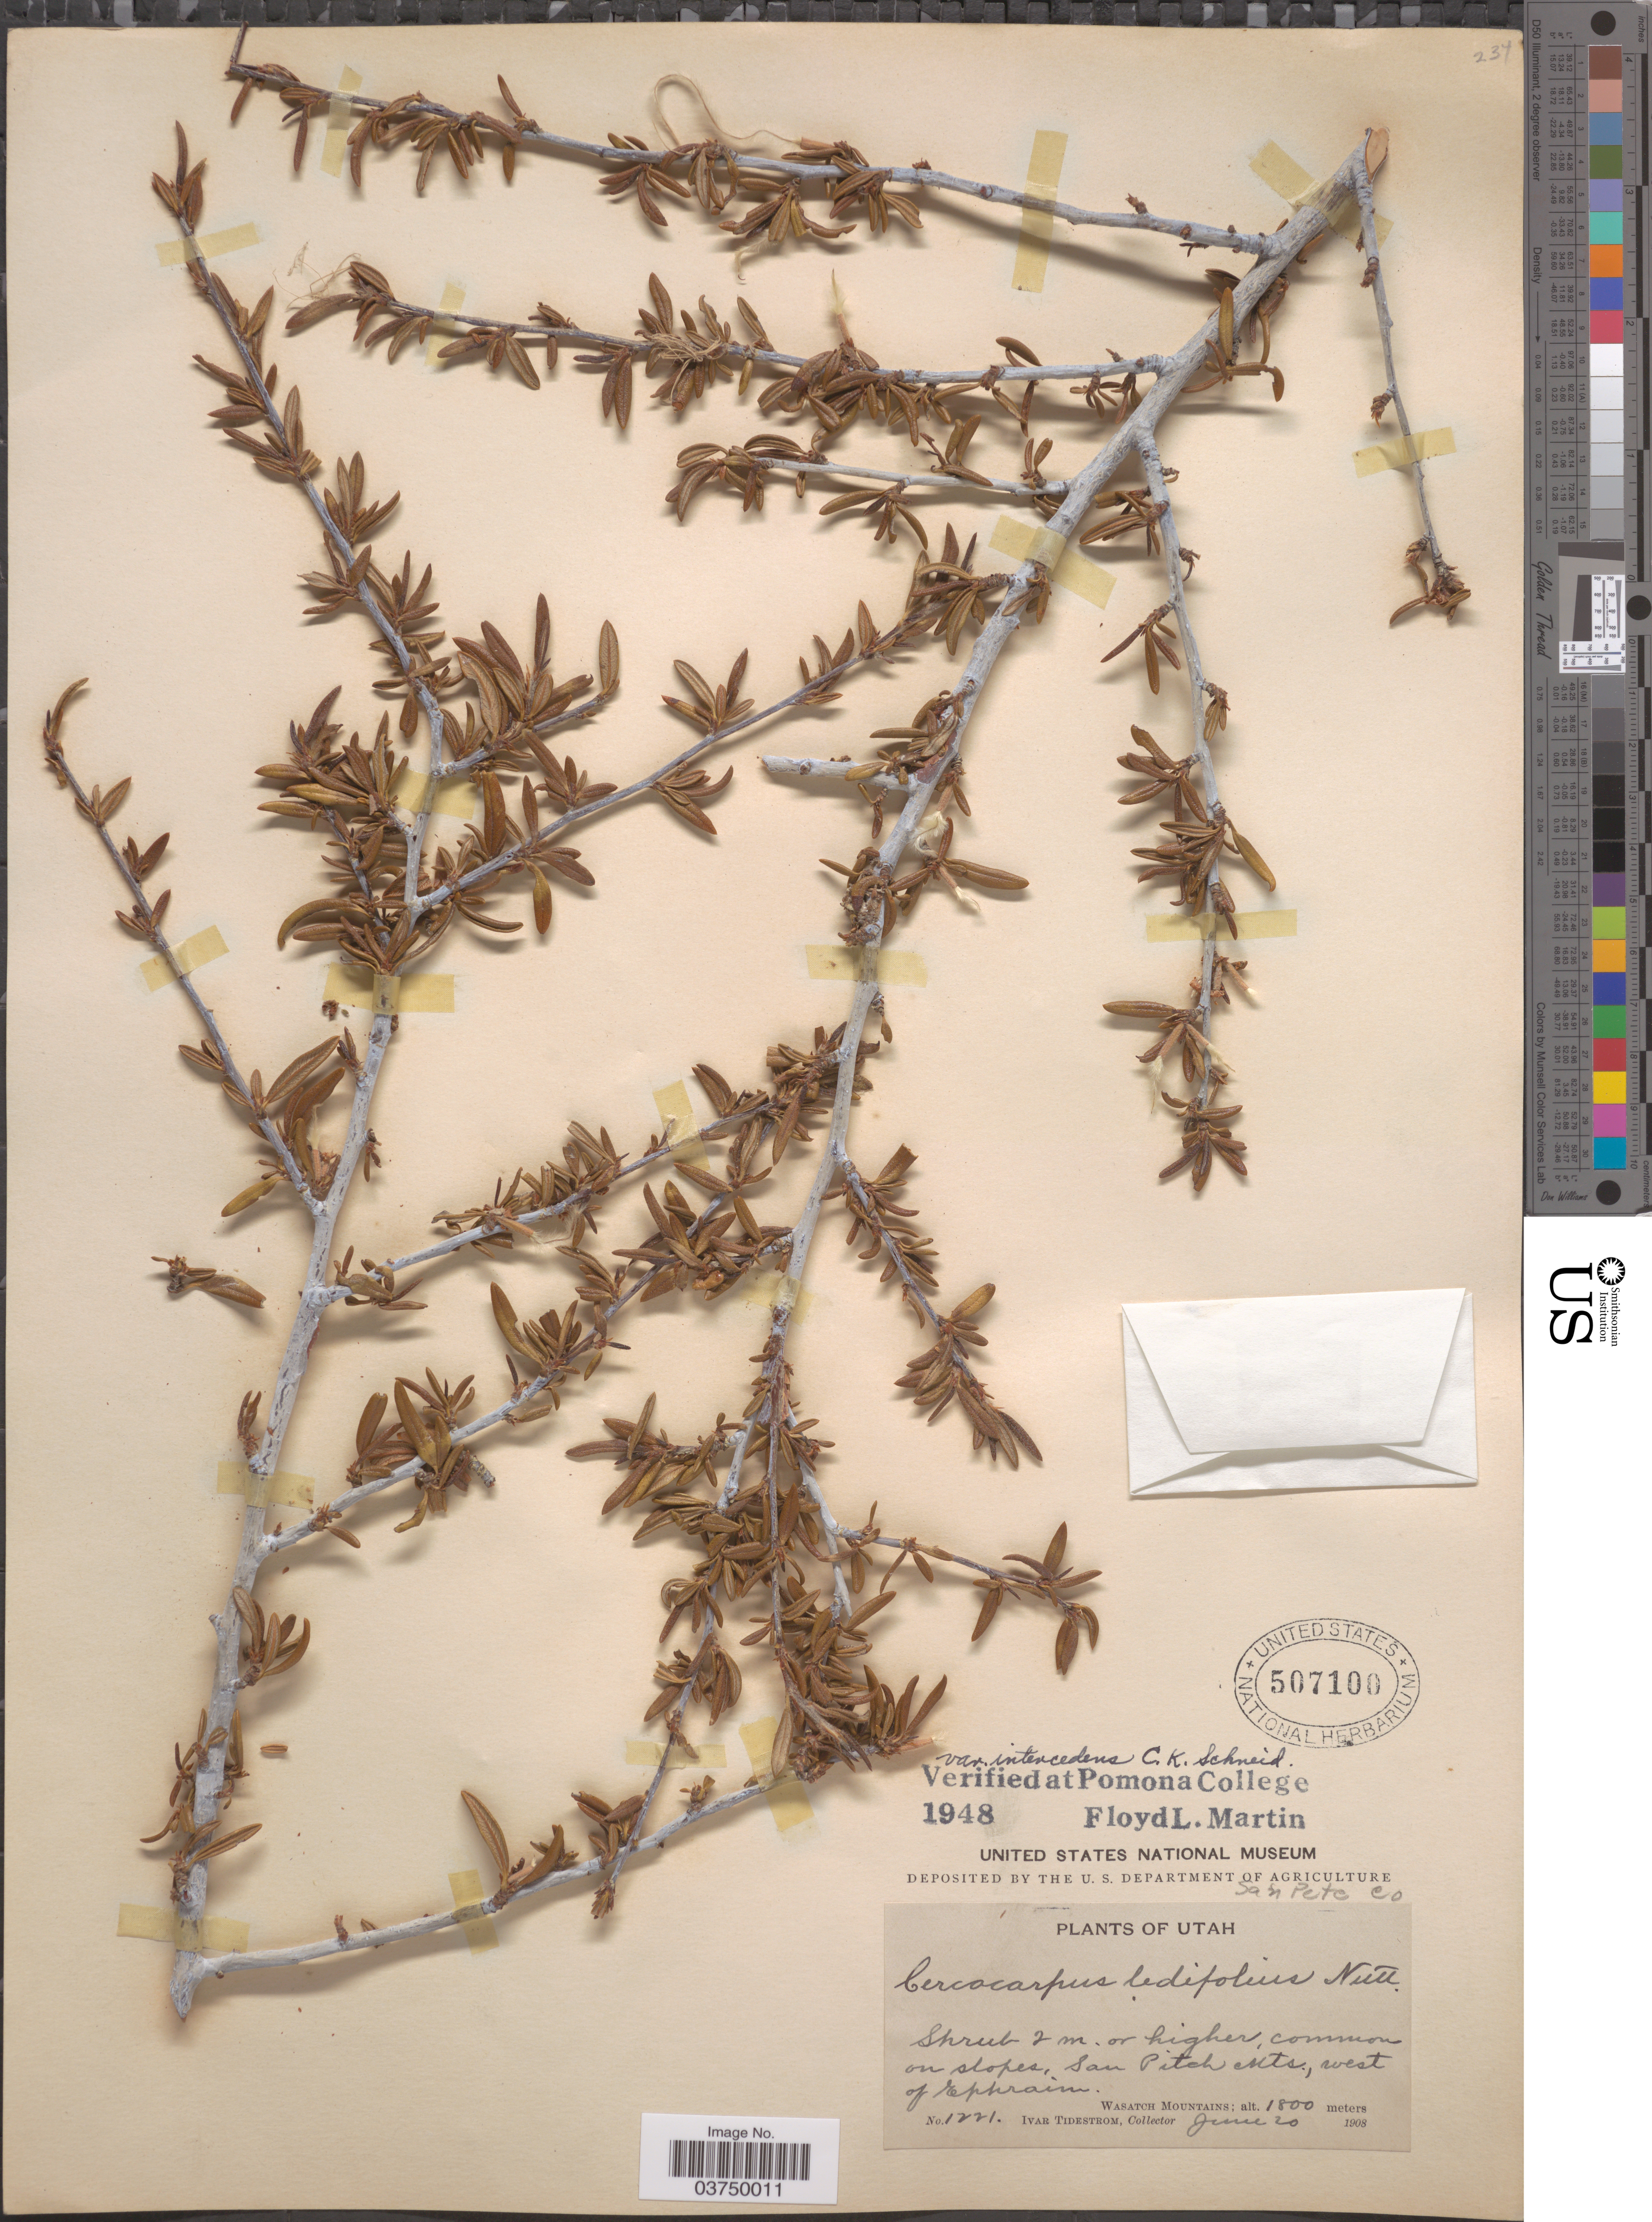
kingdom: Plantae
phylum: Tracheophyta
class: Magnoliopsida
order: Rosales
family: Rosaceae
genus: Cercocarpus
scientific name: Cercocarpus ledifolius var. intercedens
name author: C.K. Schneid.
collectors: I. F. Tidestrom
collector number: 1221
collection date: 1908-06-20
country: United States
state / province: Utah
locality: San Pitch Mts, west of Ephraim. Wasatch Mountains. San Pete Co.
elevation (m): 1800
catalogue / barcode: US 507100